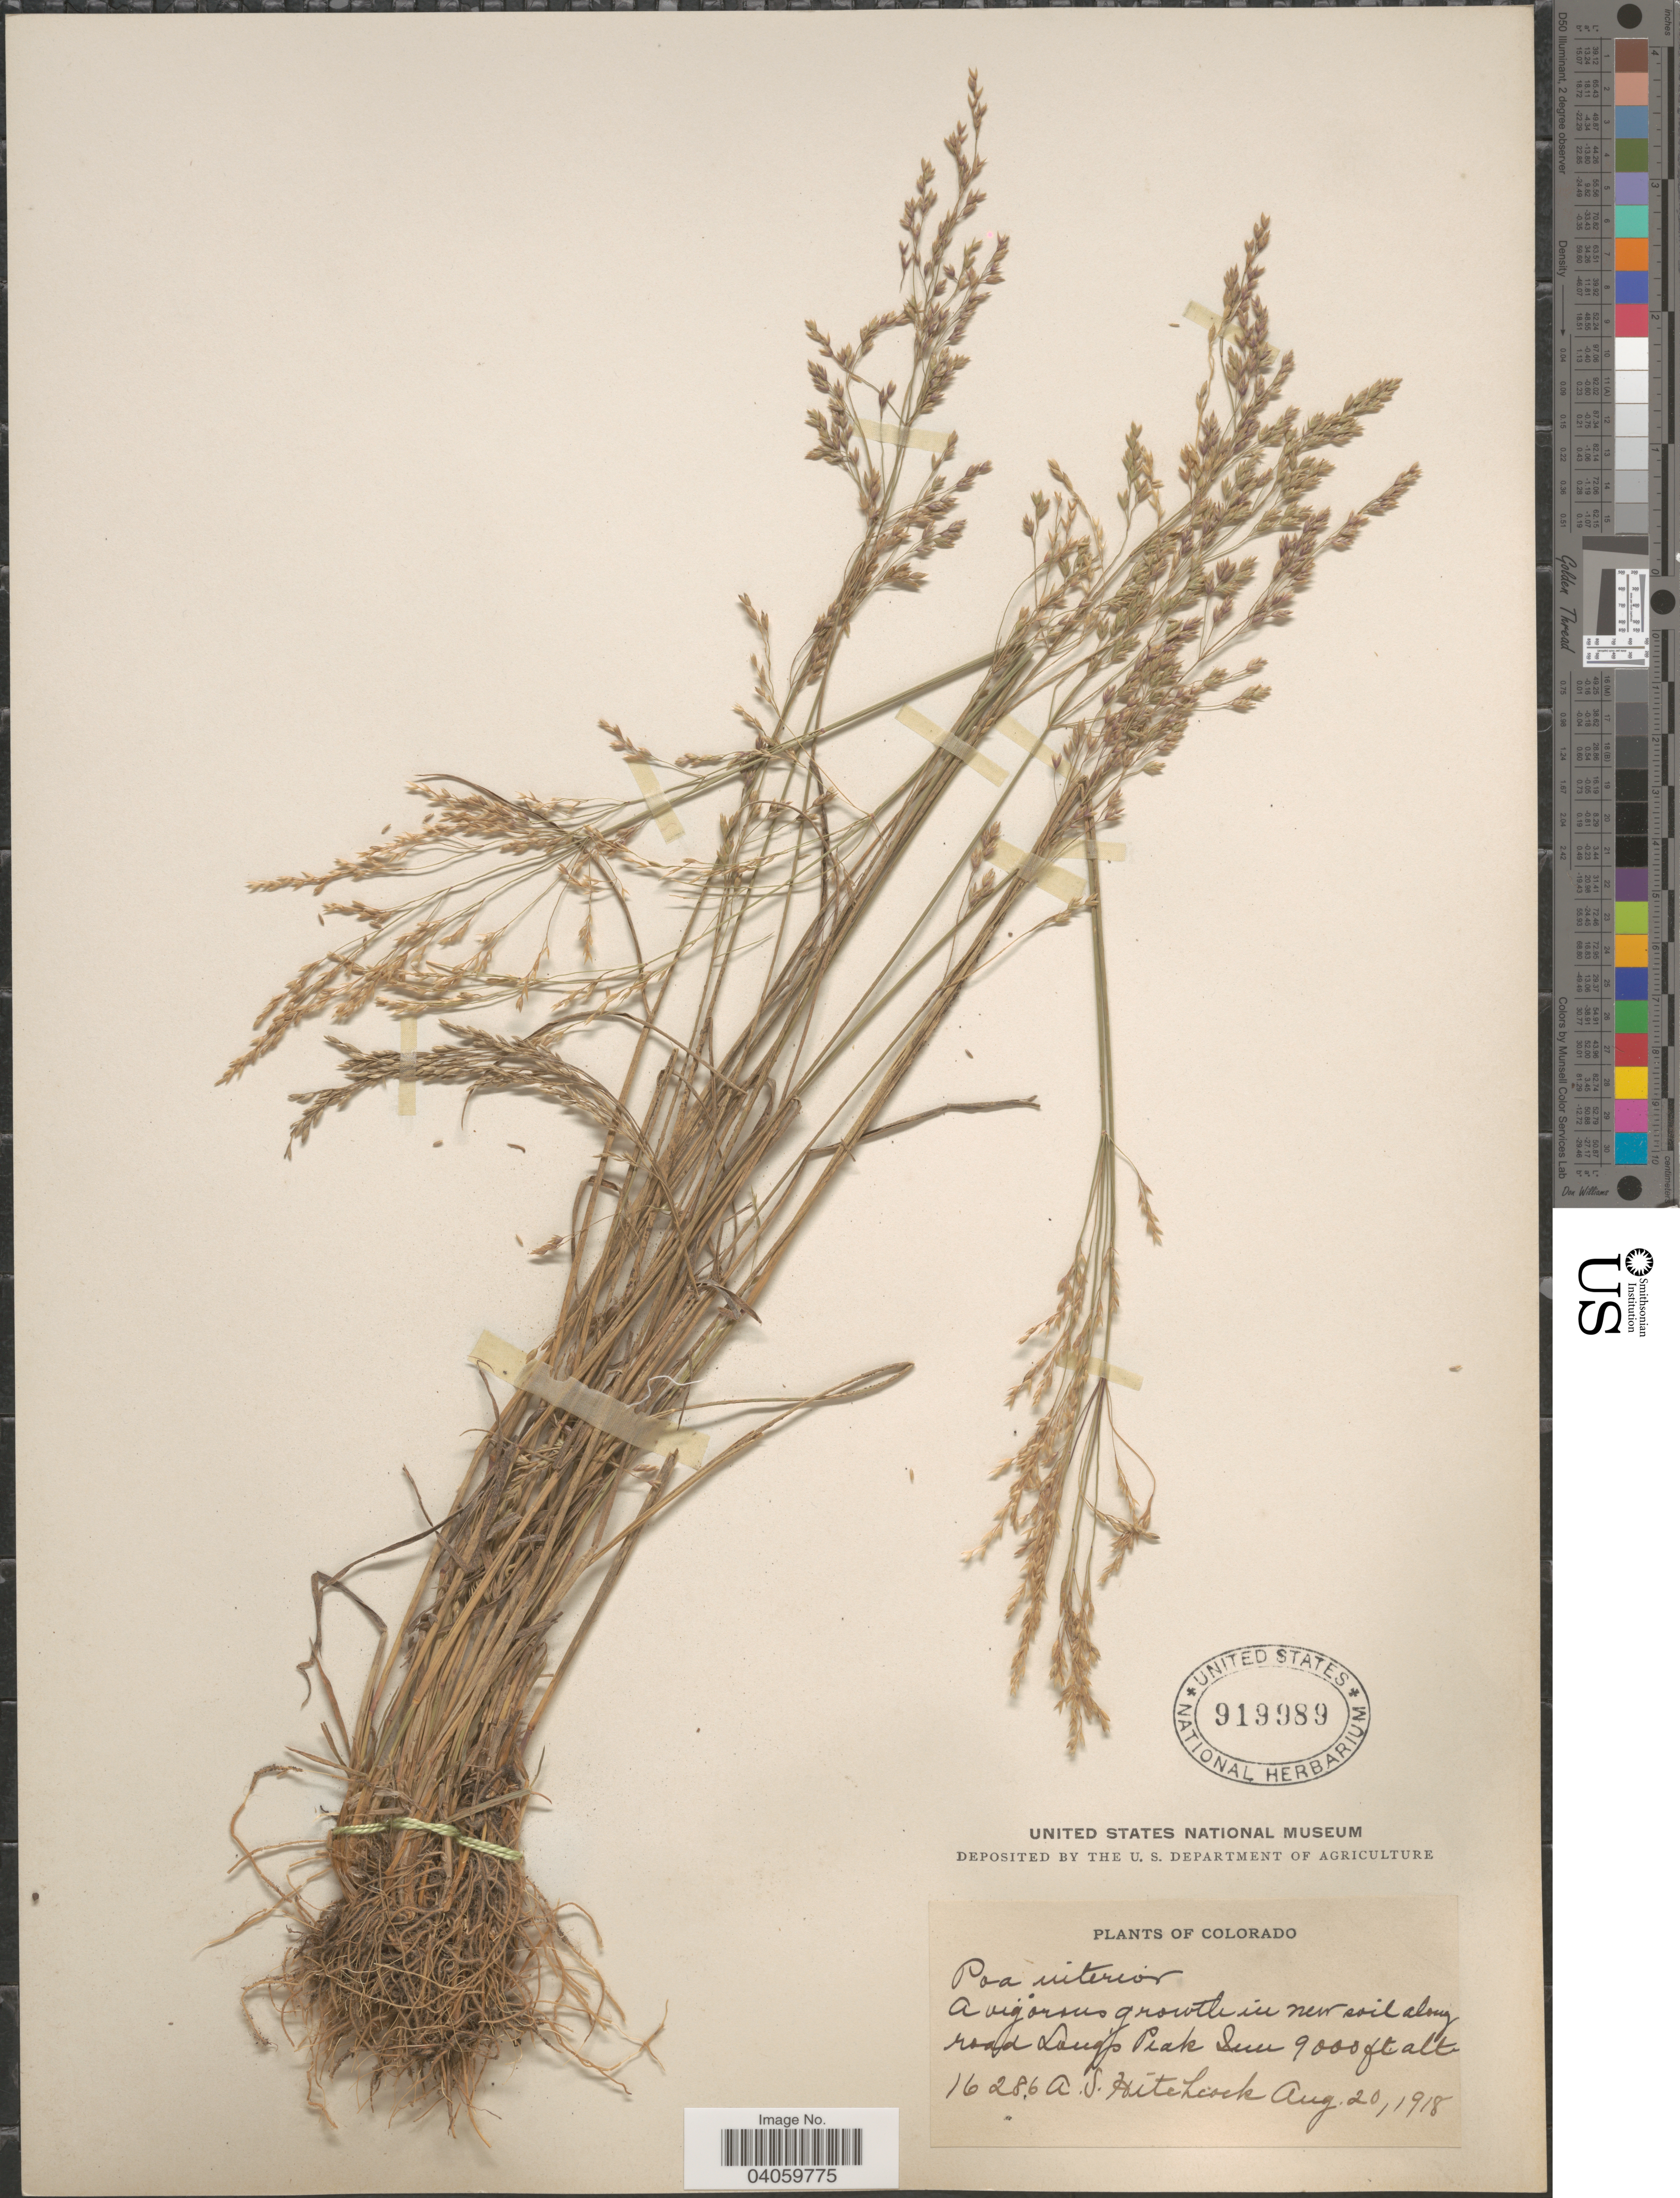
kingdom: Plantae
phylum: Tracheophyta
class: Liliopsida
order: Poales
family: Poaceae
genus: Poa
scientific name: Poa interior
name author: Rydb.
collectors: A. S. Hitchcock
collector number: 16286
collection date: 1918-08-20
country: United States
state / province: Colorado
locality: In new soil along road Long's Peak Inn.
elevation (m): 2743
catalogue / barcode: US 919989